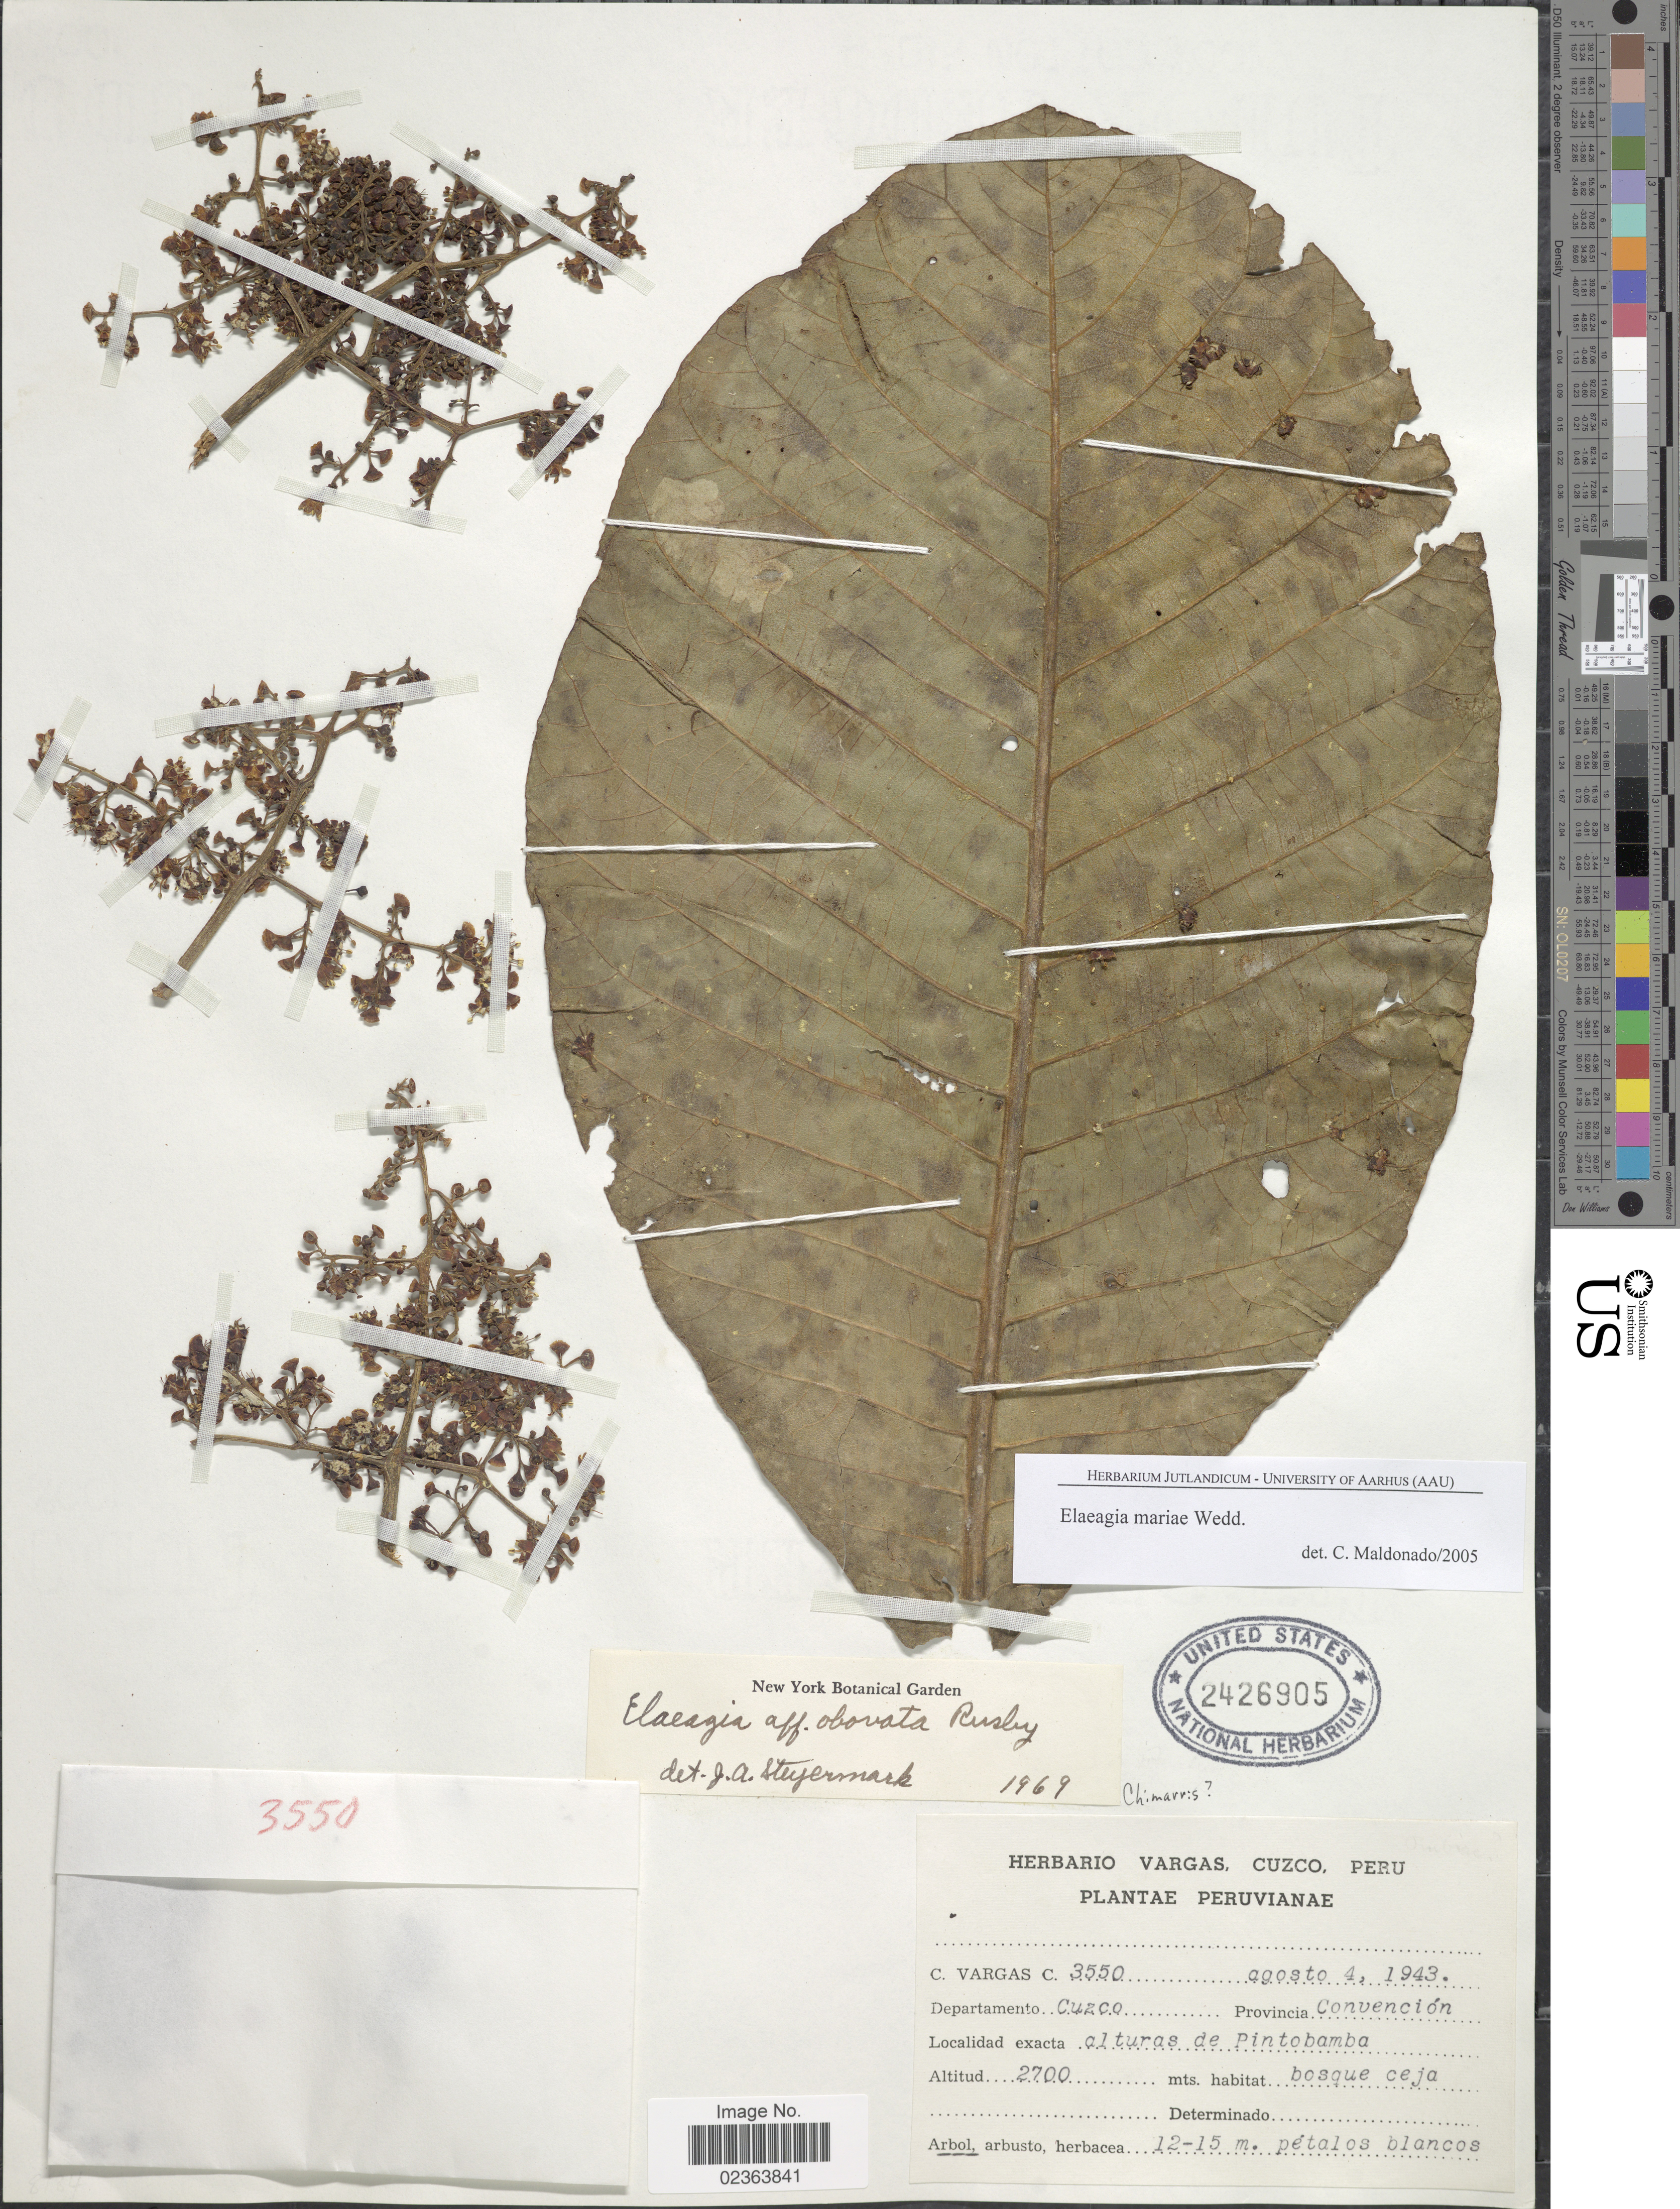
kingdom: Plantae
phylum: Tracheophyta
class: Magnoliopsida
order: Gentianales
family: Rubiaceae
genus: Elaeagia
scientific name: Elaeagia mariae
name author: Wedd.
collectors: C. Vargas Calderón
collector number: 3550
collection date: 1943-08-04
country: Peru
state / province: Cusco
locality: Departamento Cuzco, Provincia Convencion, alturas de Pintobamba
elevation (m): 2700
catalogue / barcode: US 2426905